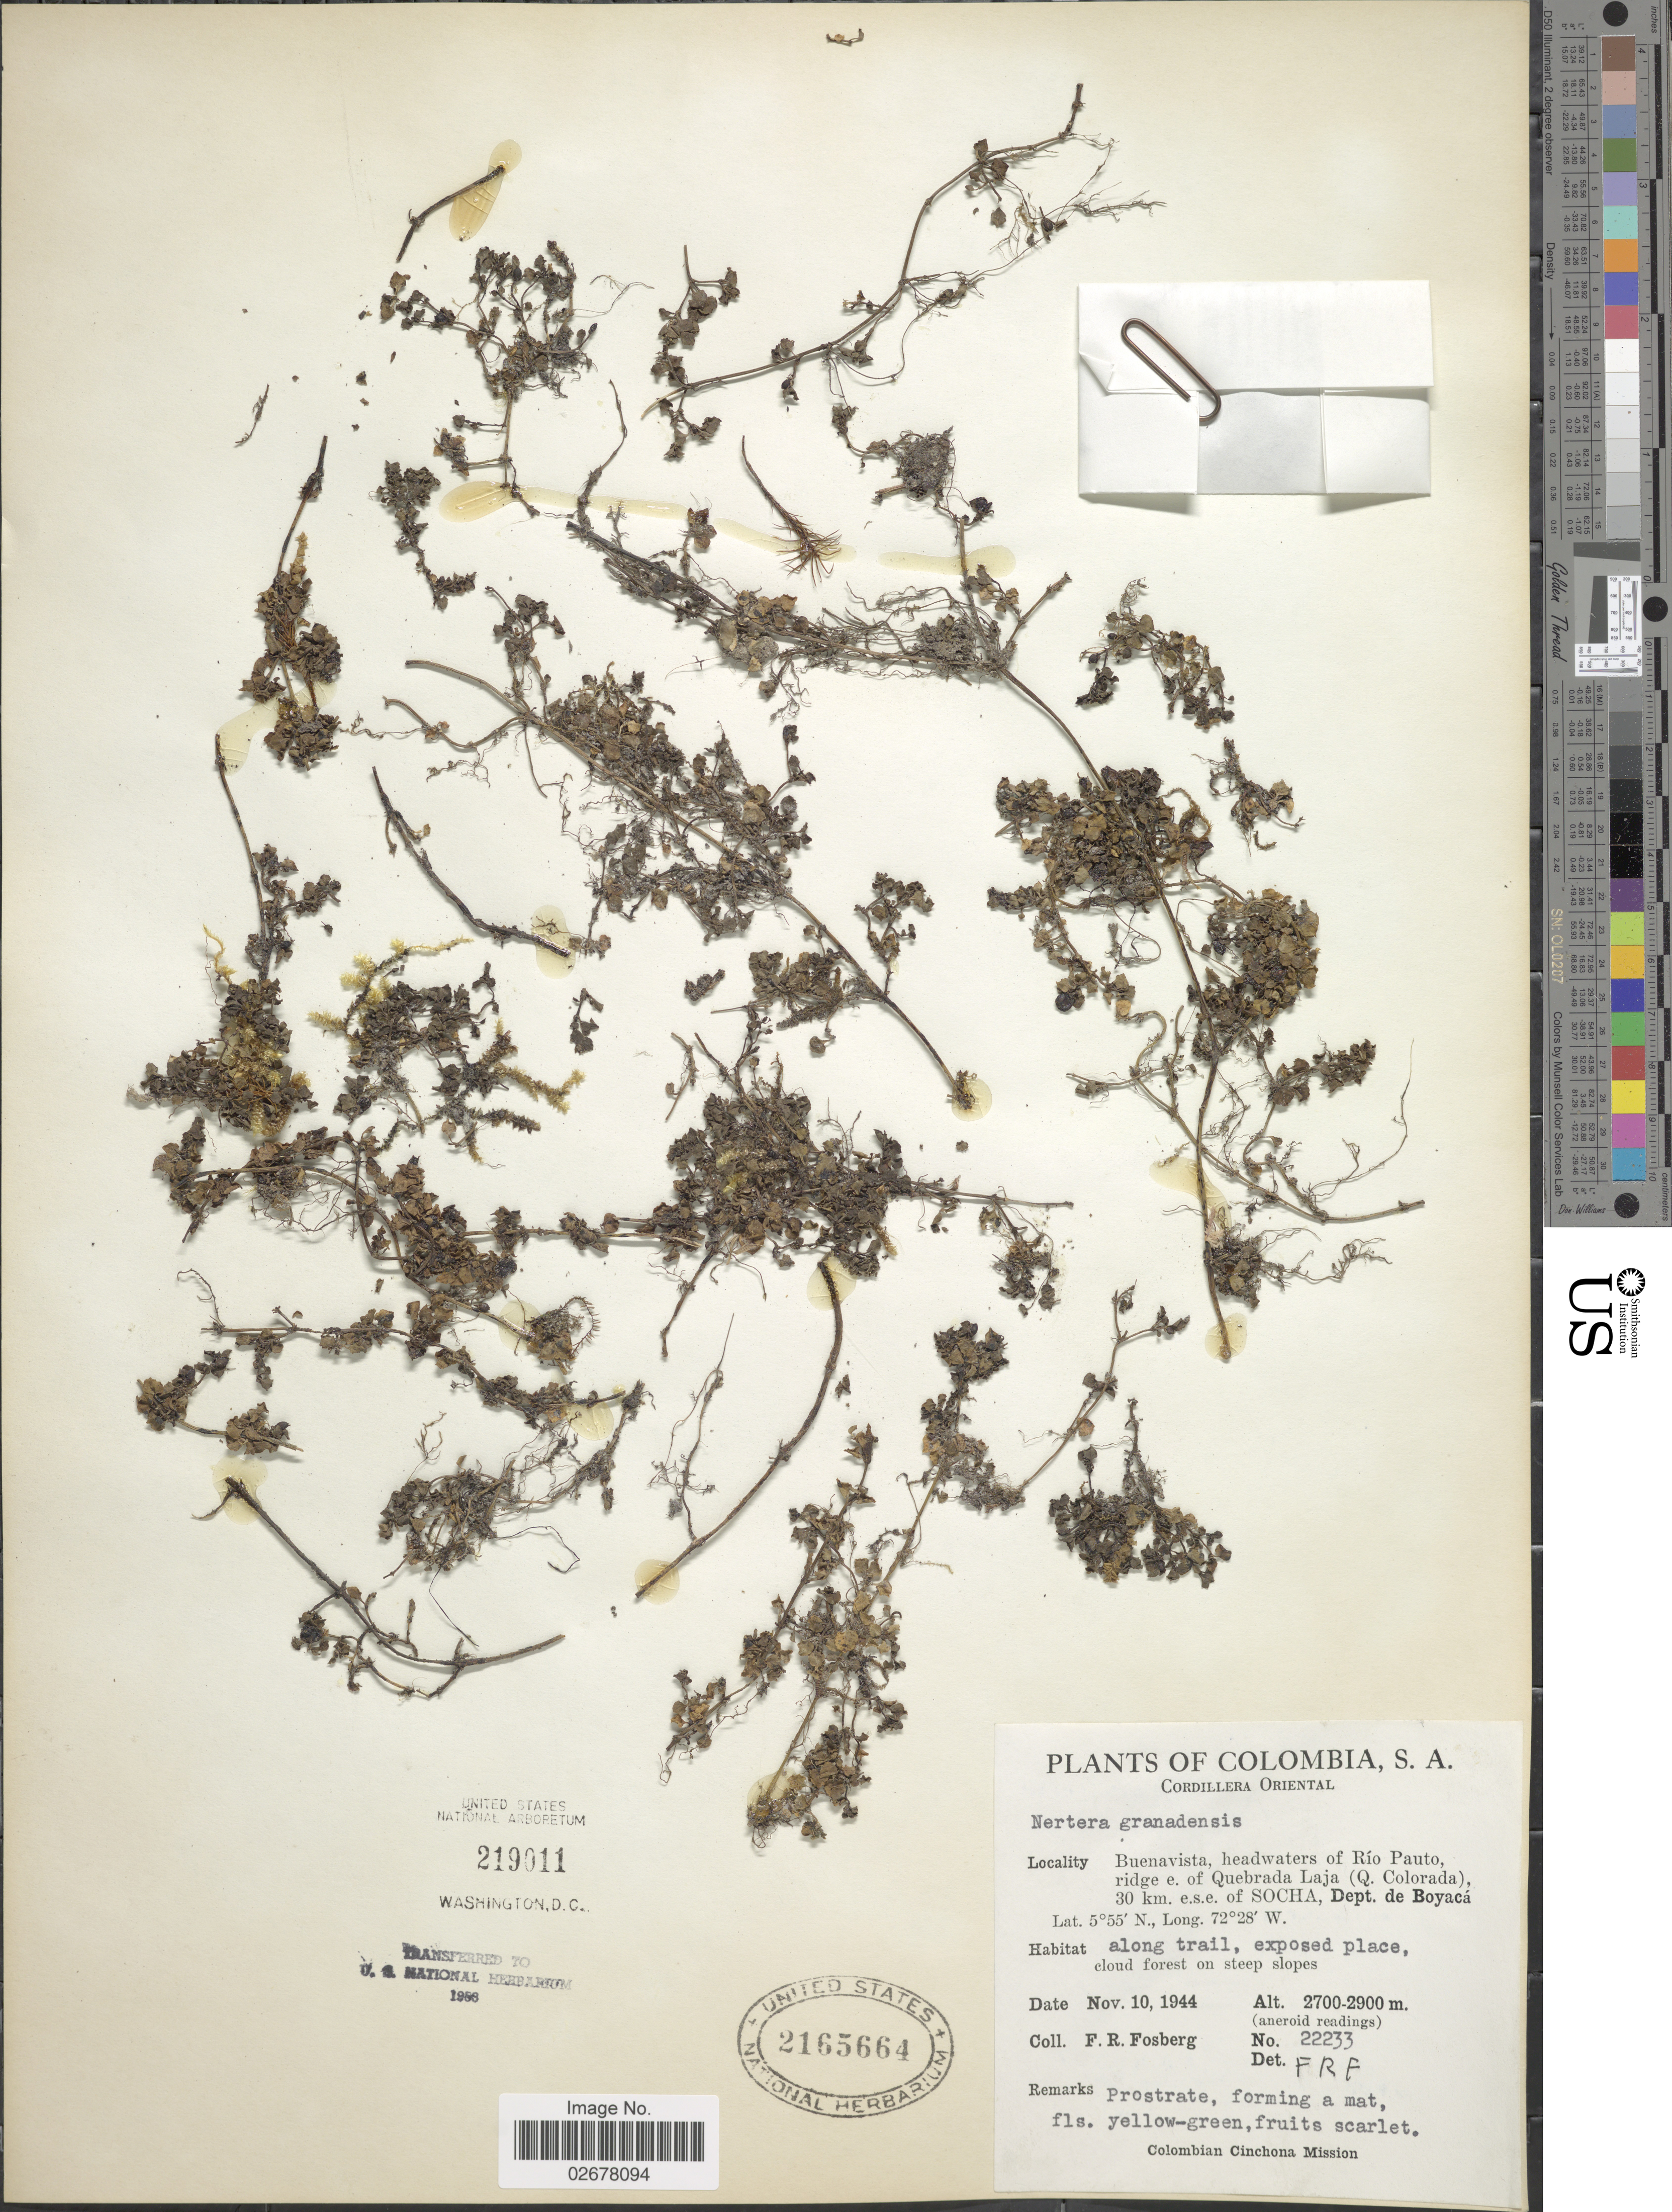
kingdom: Plantae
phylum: Tracheophyta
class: Magnoliopsida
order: Gentianales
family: Rubiaceae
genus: Nertera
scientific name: Nertera depressa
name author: Banks & Sol. ex Gaertn.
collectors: F. R. Fosberg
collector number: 22233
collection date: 1944-11-10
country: Colombia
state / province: Boyacá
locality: Cordillera Oriental, Buenavista, headwaters of Río Pauto, ridge e. of Quebrada Laja (Q. Colorada), 30 km e.s.e. of Socha, Dept. de Boyacá, along trail, exposed place, cloud forest on steep slopes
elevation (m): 2700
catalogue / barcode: US 2165664